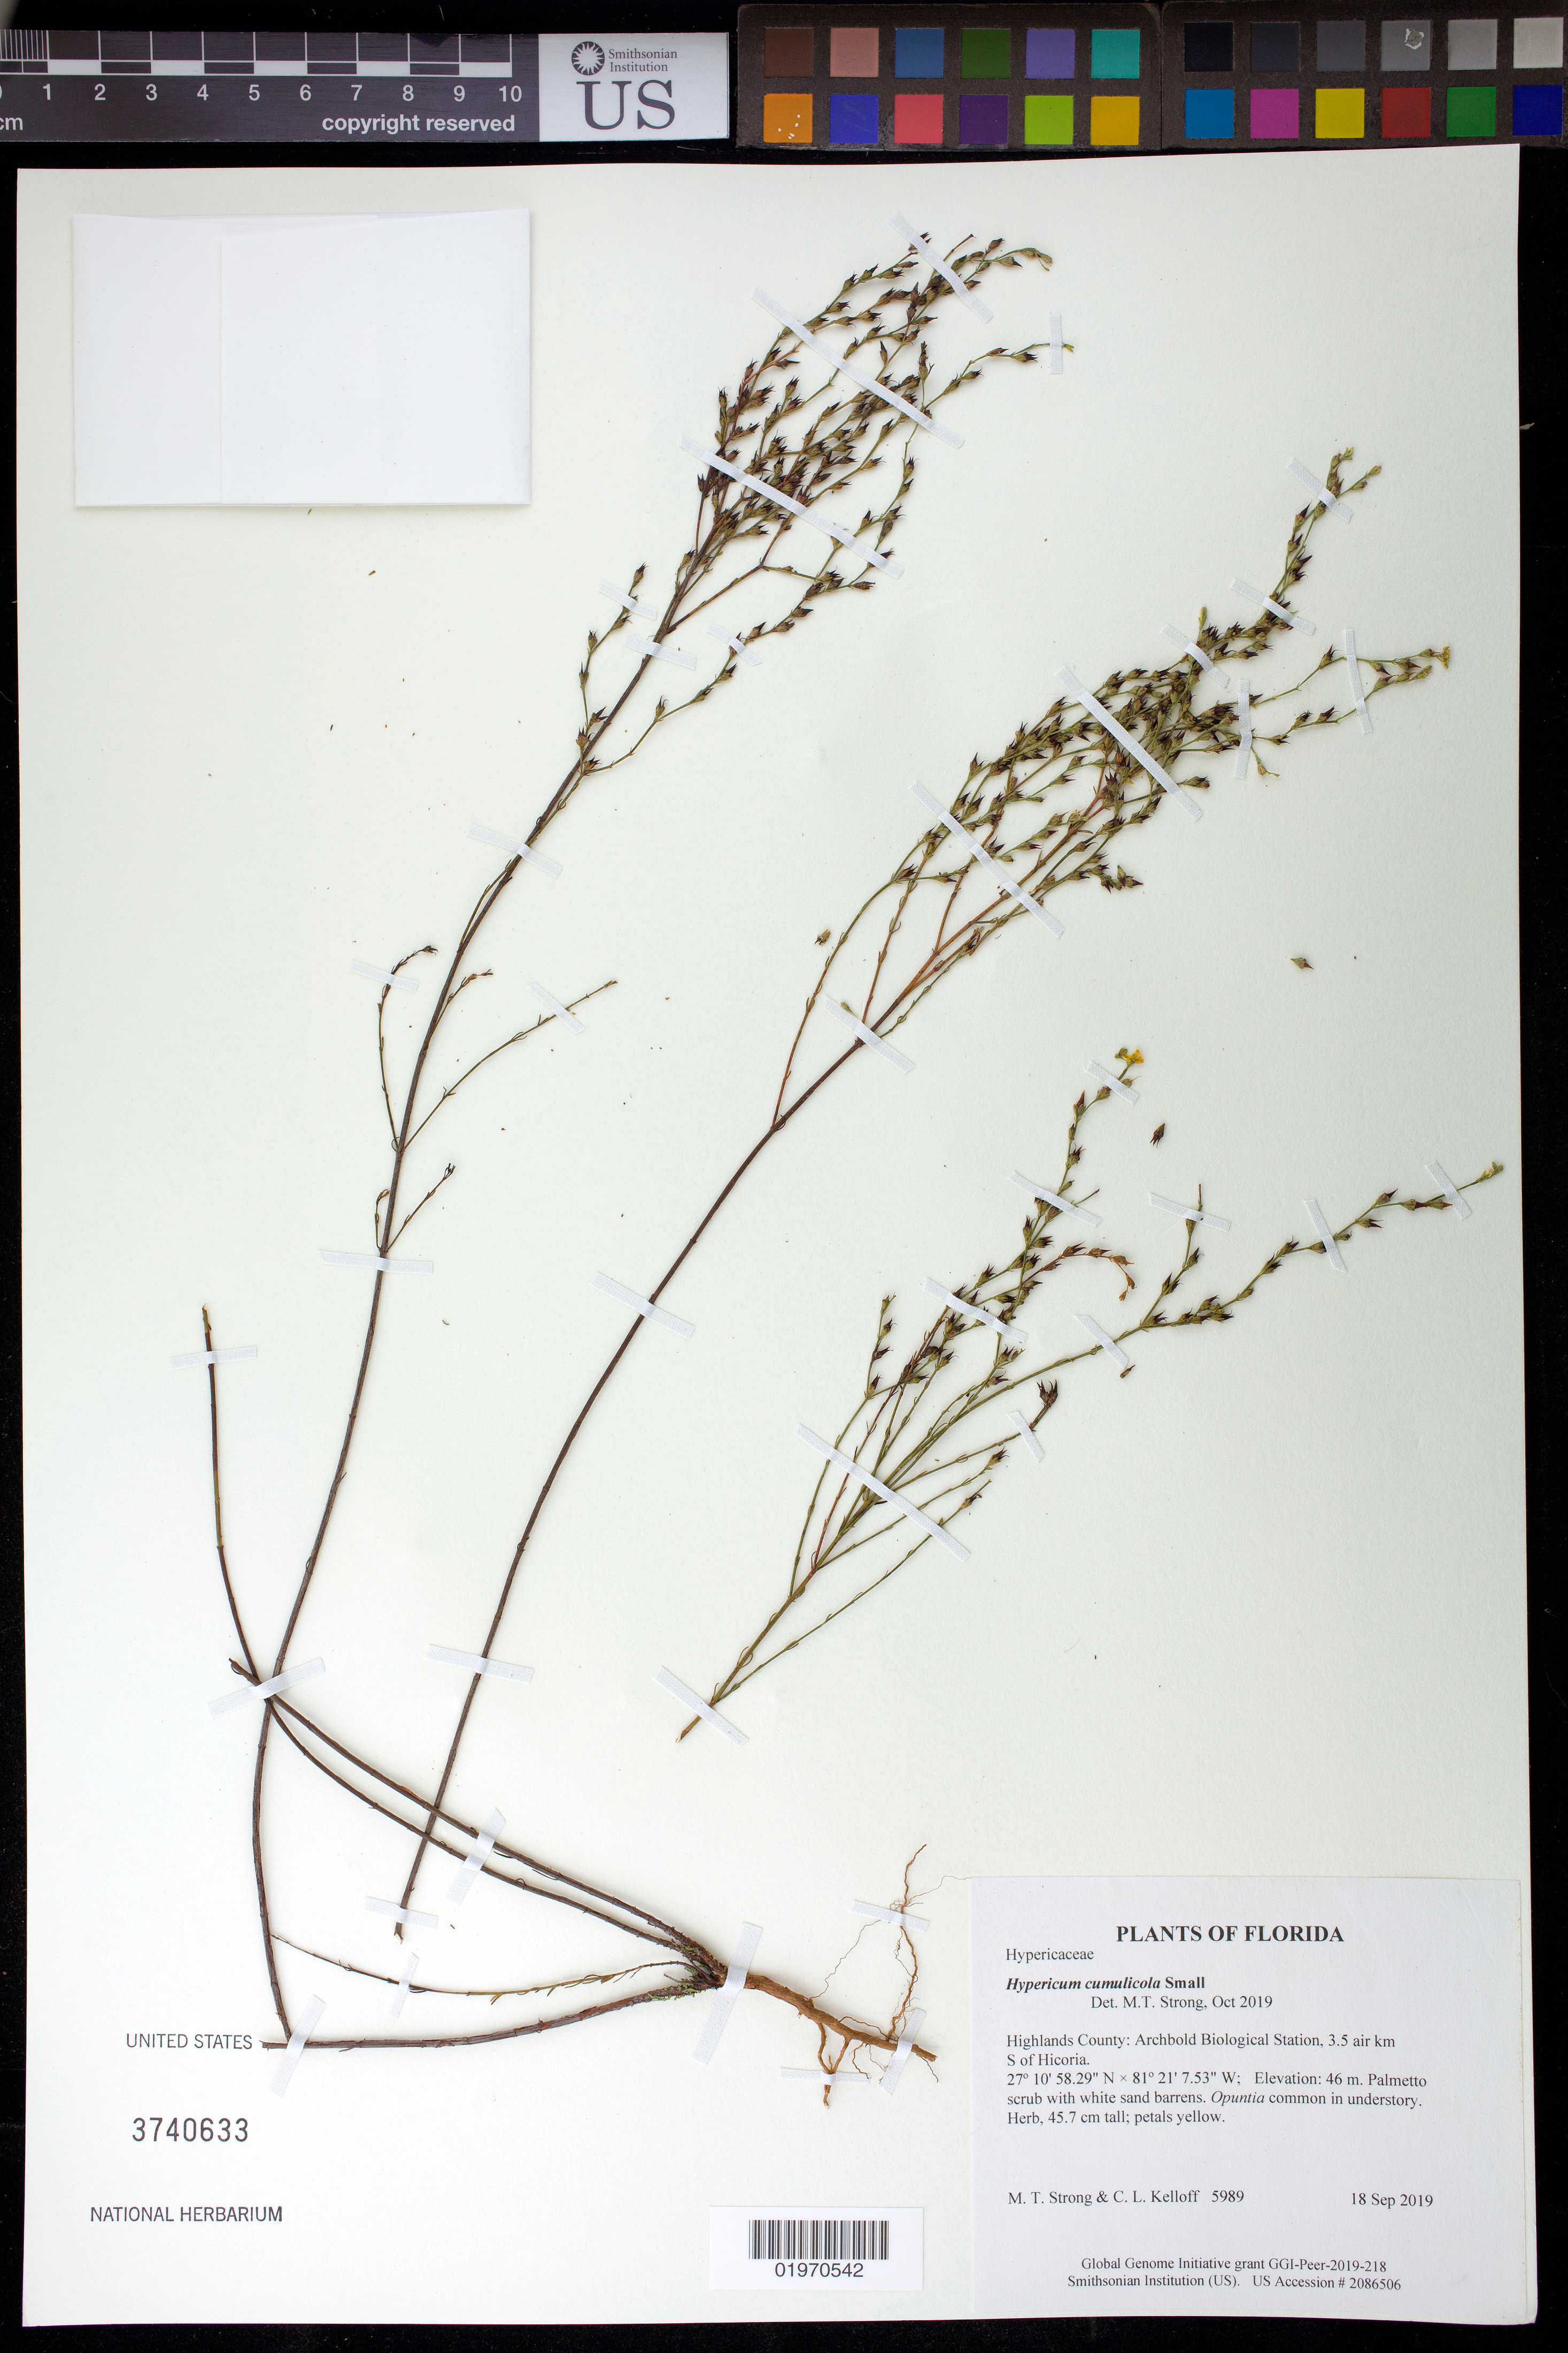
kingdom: Plantae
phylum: Tracheophyta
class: Magnoliopsida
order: Malpighiales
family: Hypericaceae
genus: Hypericum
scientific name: Hypericum cumulicola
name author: Small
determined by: Strong, Mark T., (BOT), Smithsonian Institution - National Museum of Natural History (UNITED STATES)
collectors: M. T. Strong & C. L. Kelloff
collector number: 5989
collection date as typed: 18 Sep 2019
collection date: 2019-09-18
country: United States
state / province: Florida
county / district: Highlands County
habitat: Palmetto scrub with white sand barrens. Opuntia common in understory.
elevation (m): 46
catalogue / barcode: US 3740633